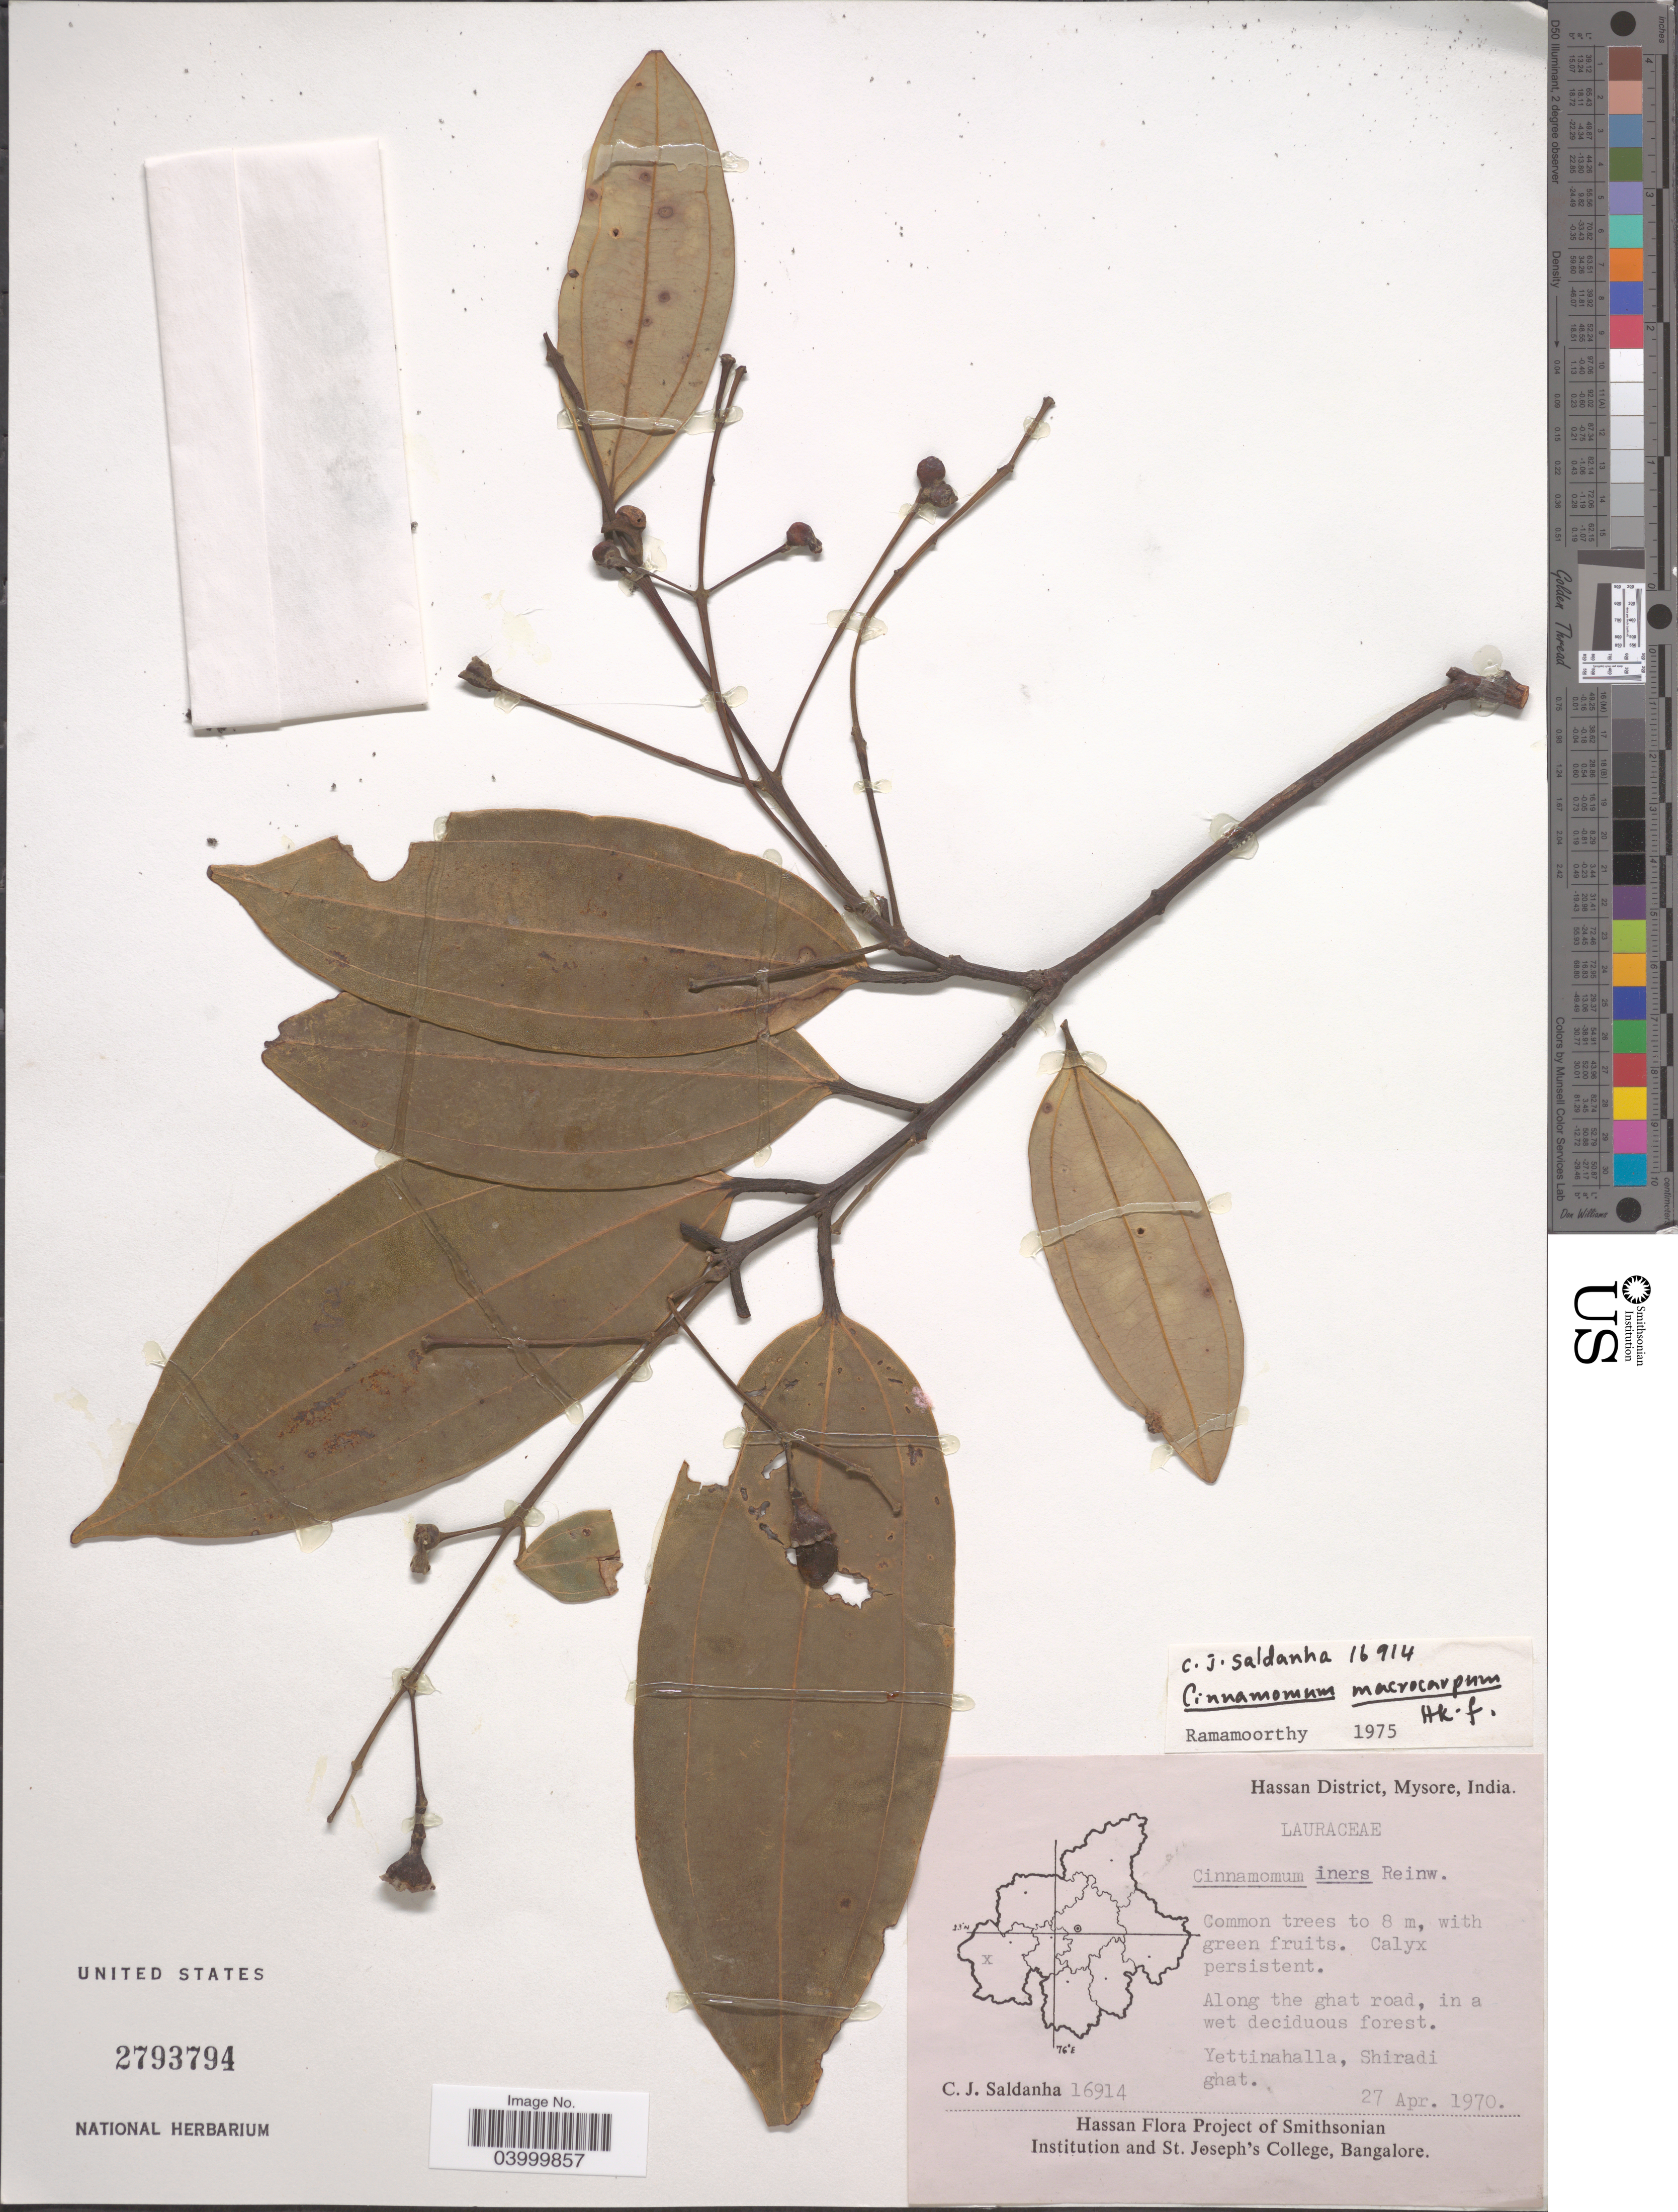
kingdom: Plantae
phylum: Tracheophyta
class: Magnoliopsida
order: Laurales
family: Lauraceae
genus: Cinnamomum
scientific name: Cinnamomum macrocarpum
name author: Hook. f.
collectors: C. J. Saldanha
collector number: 16914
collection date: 1970-04-27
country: India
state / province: Karnataka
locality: Hassan District, Mysore. Along the ghat road. Yettinahalla, Shiradi ghat.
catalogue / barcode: US 2793794